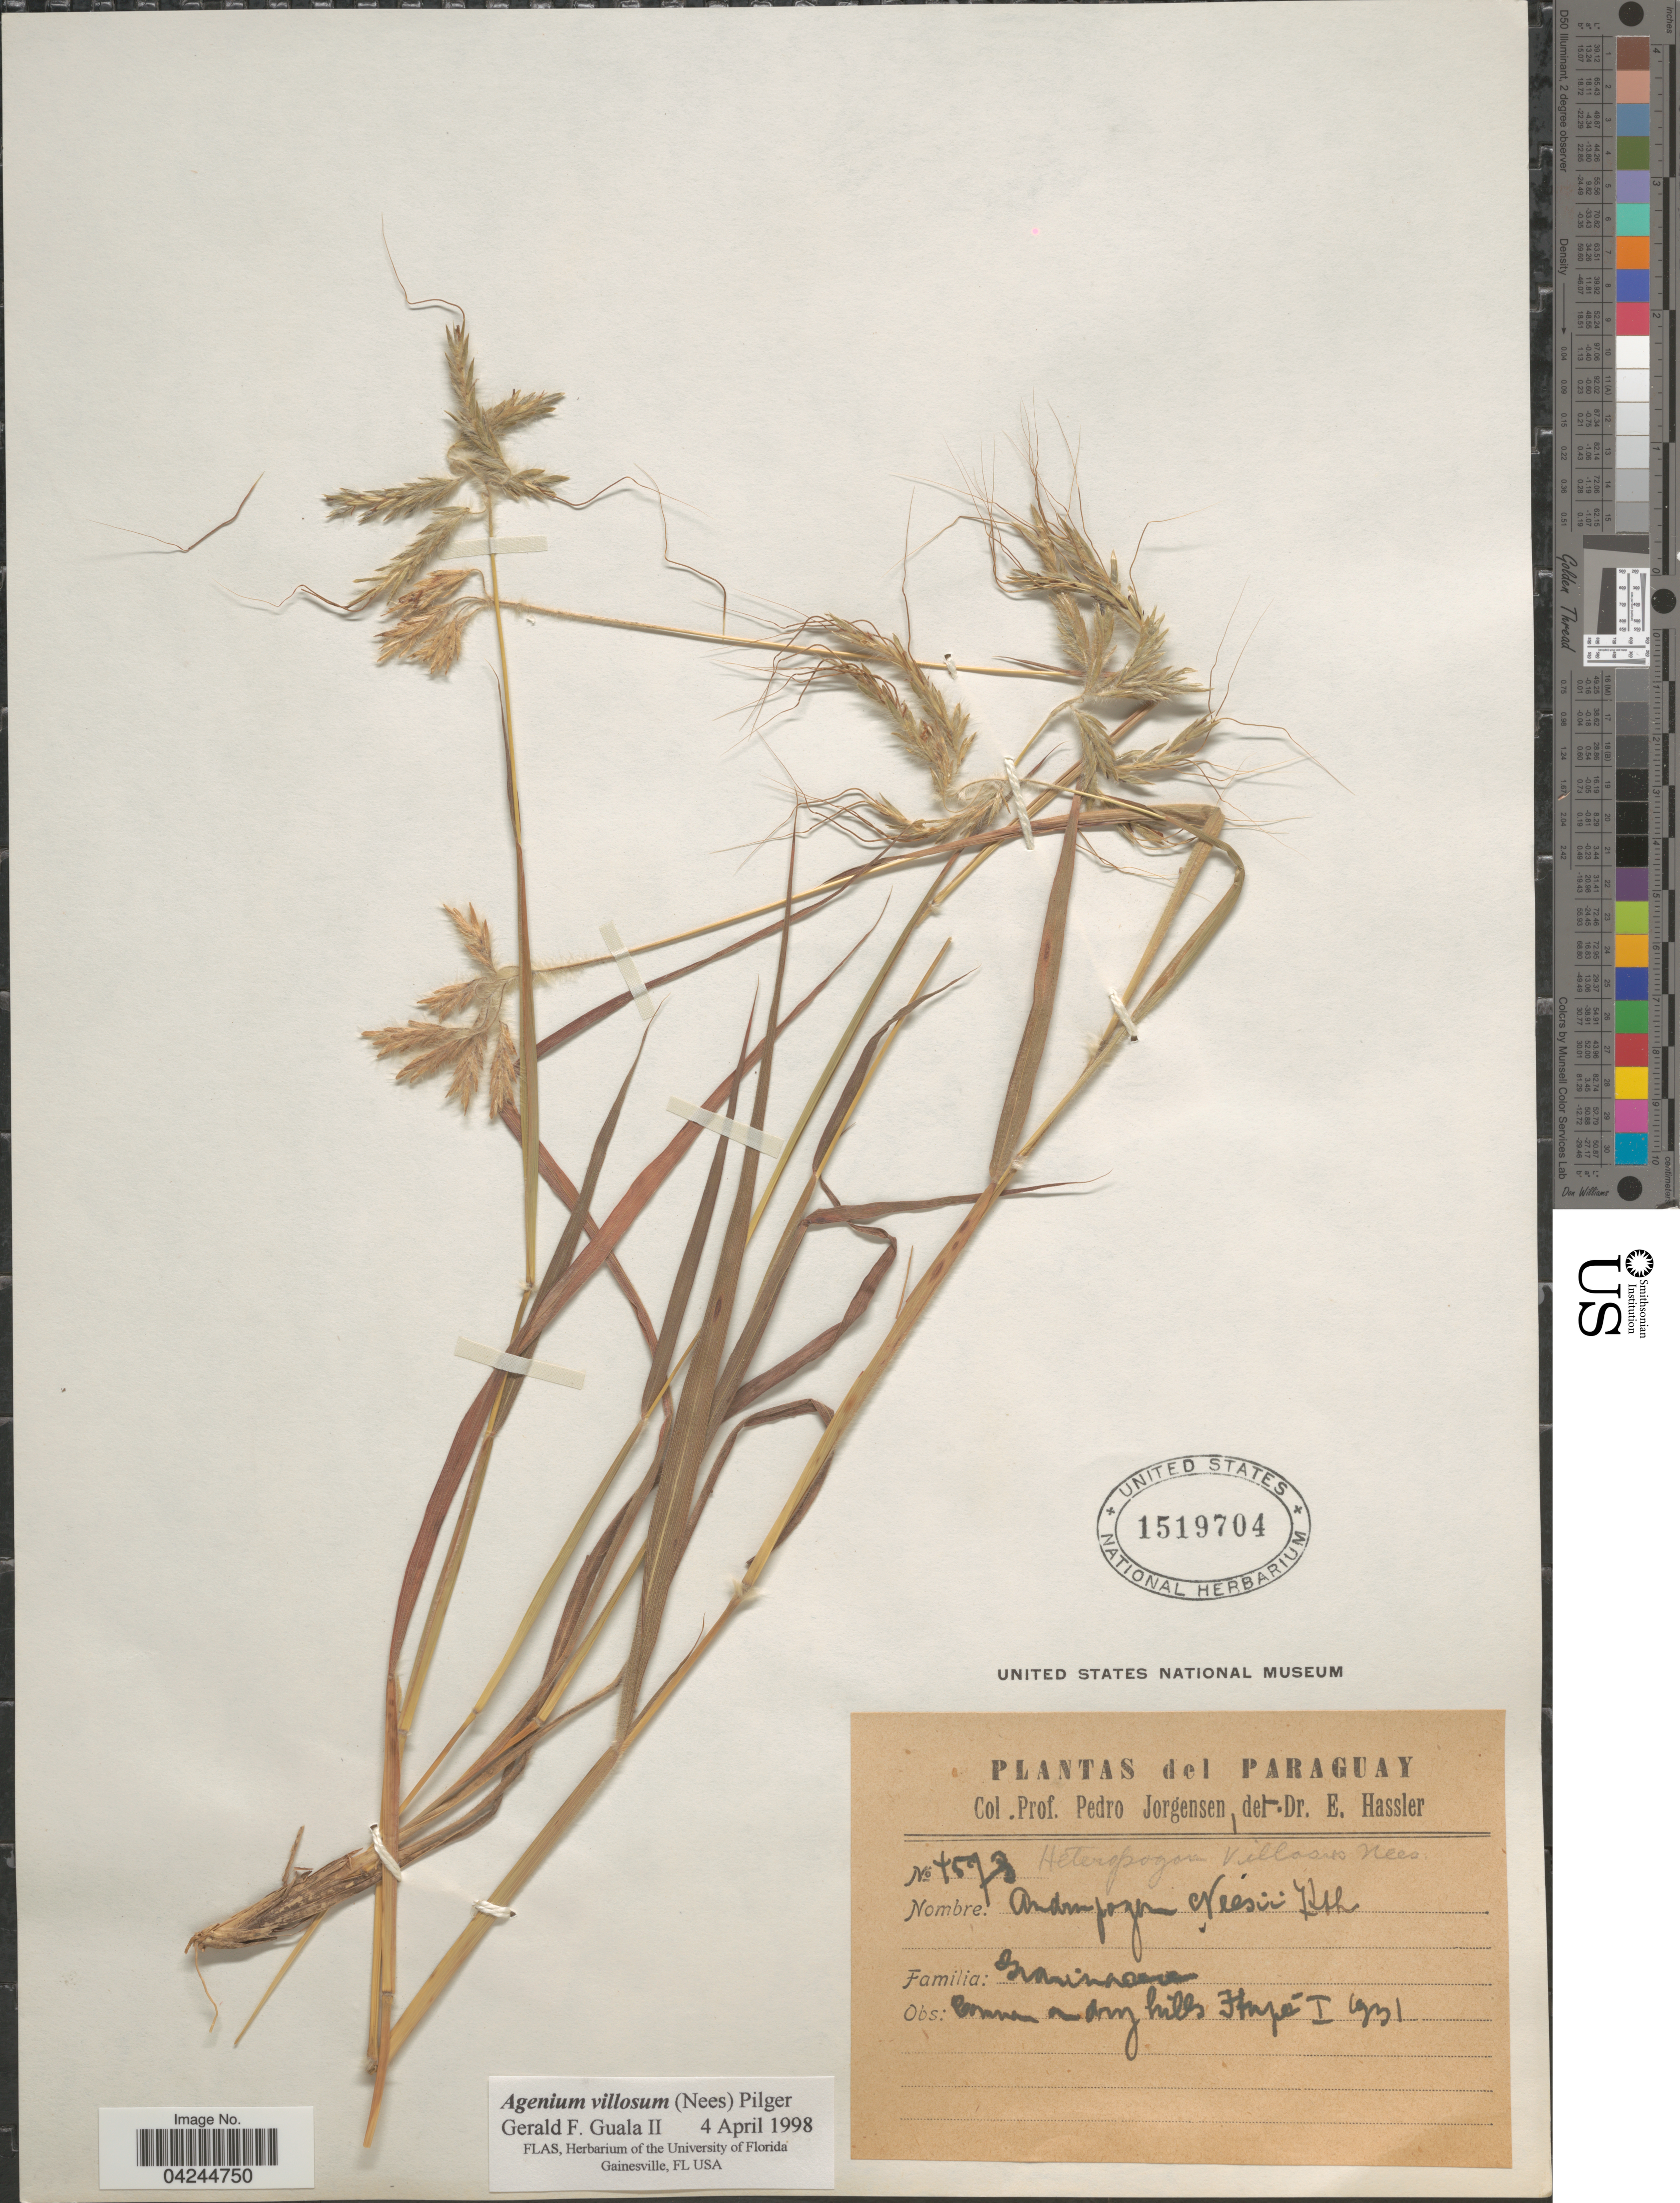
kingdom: Plantae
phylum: Tracheophyta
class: Liliopsida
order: Poales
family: Poaceae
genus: Agenium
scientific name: Agenium villosum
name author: (Nees) Pilg.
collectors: P. Jörgensen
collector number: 4573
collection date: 1931-01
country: Paraguay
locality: Common on dry hills Itapé.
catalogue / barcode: US 1519704